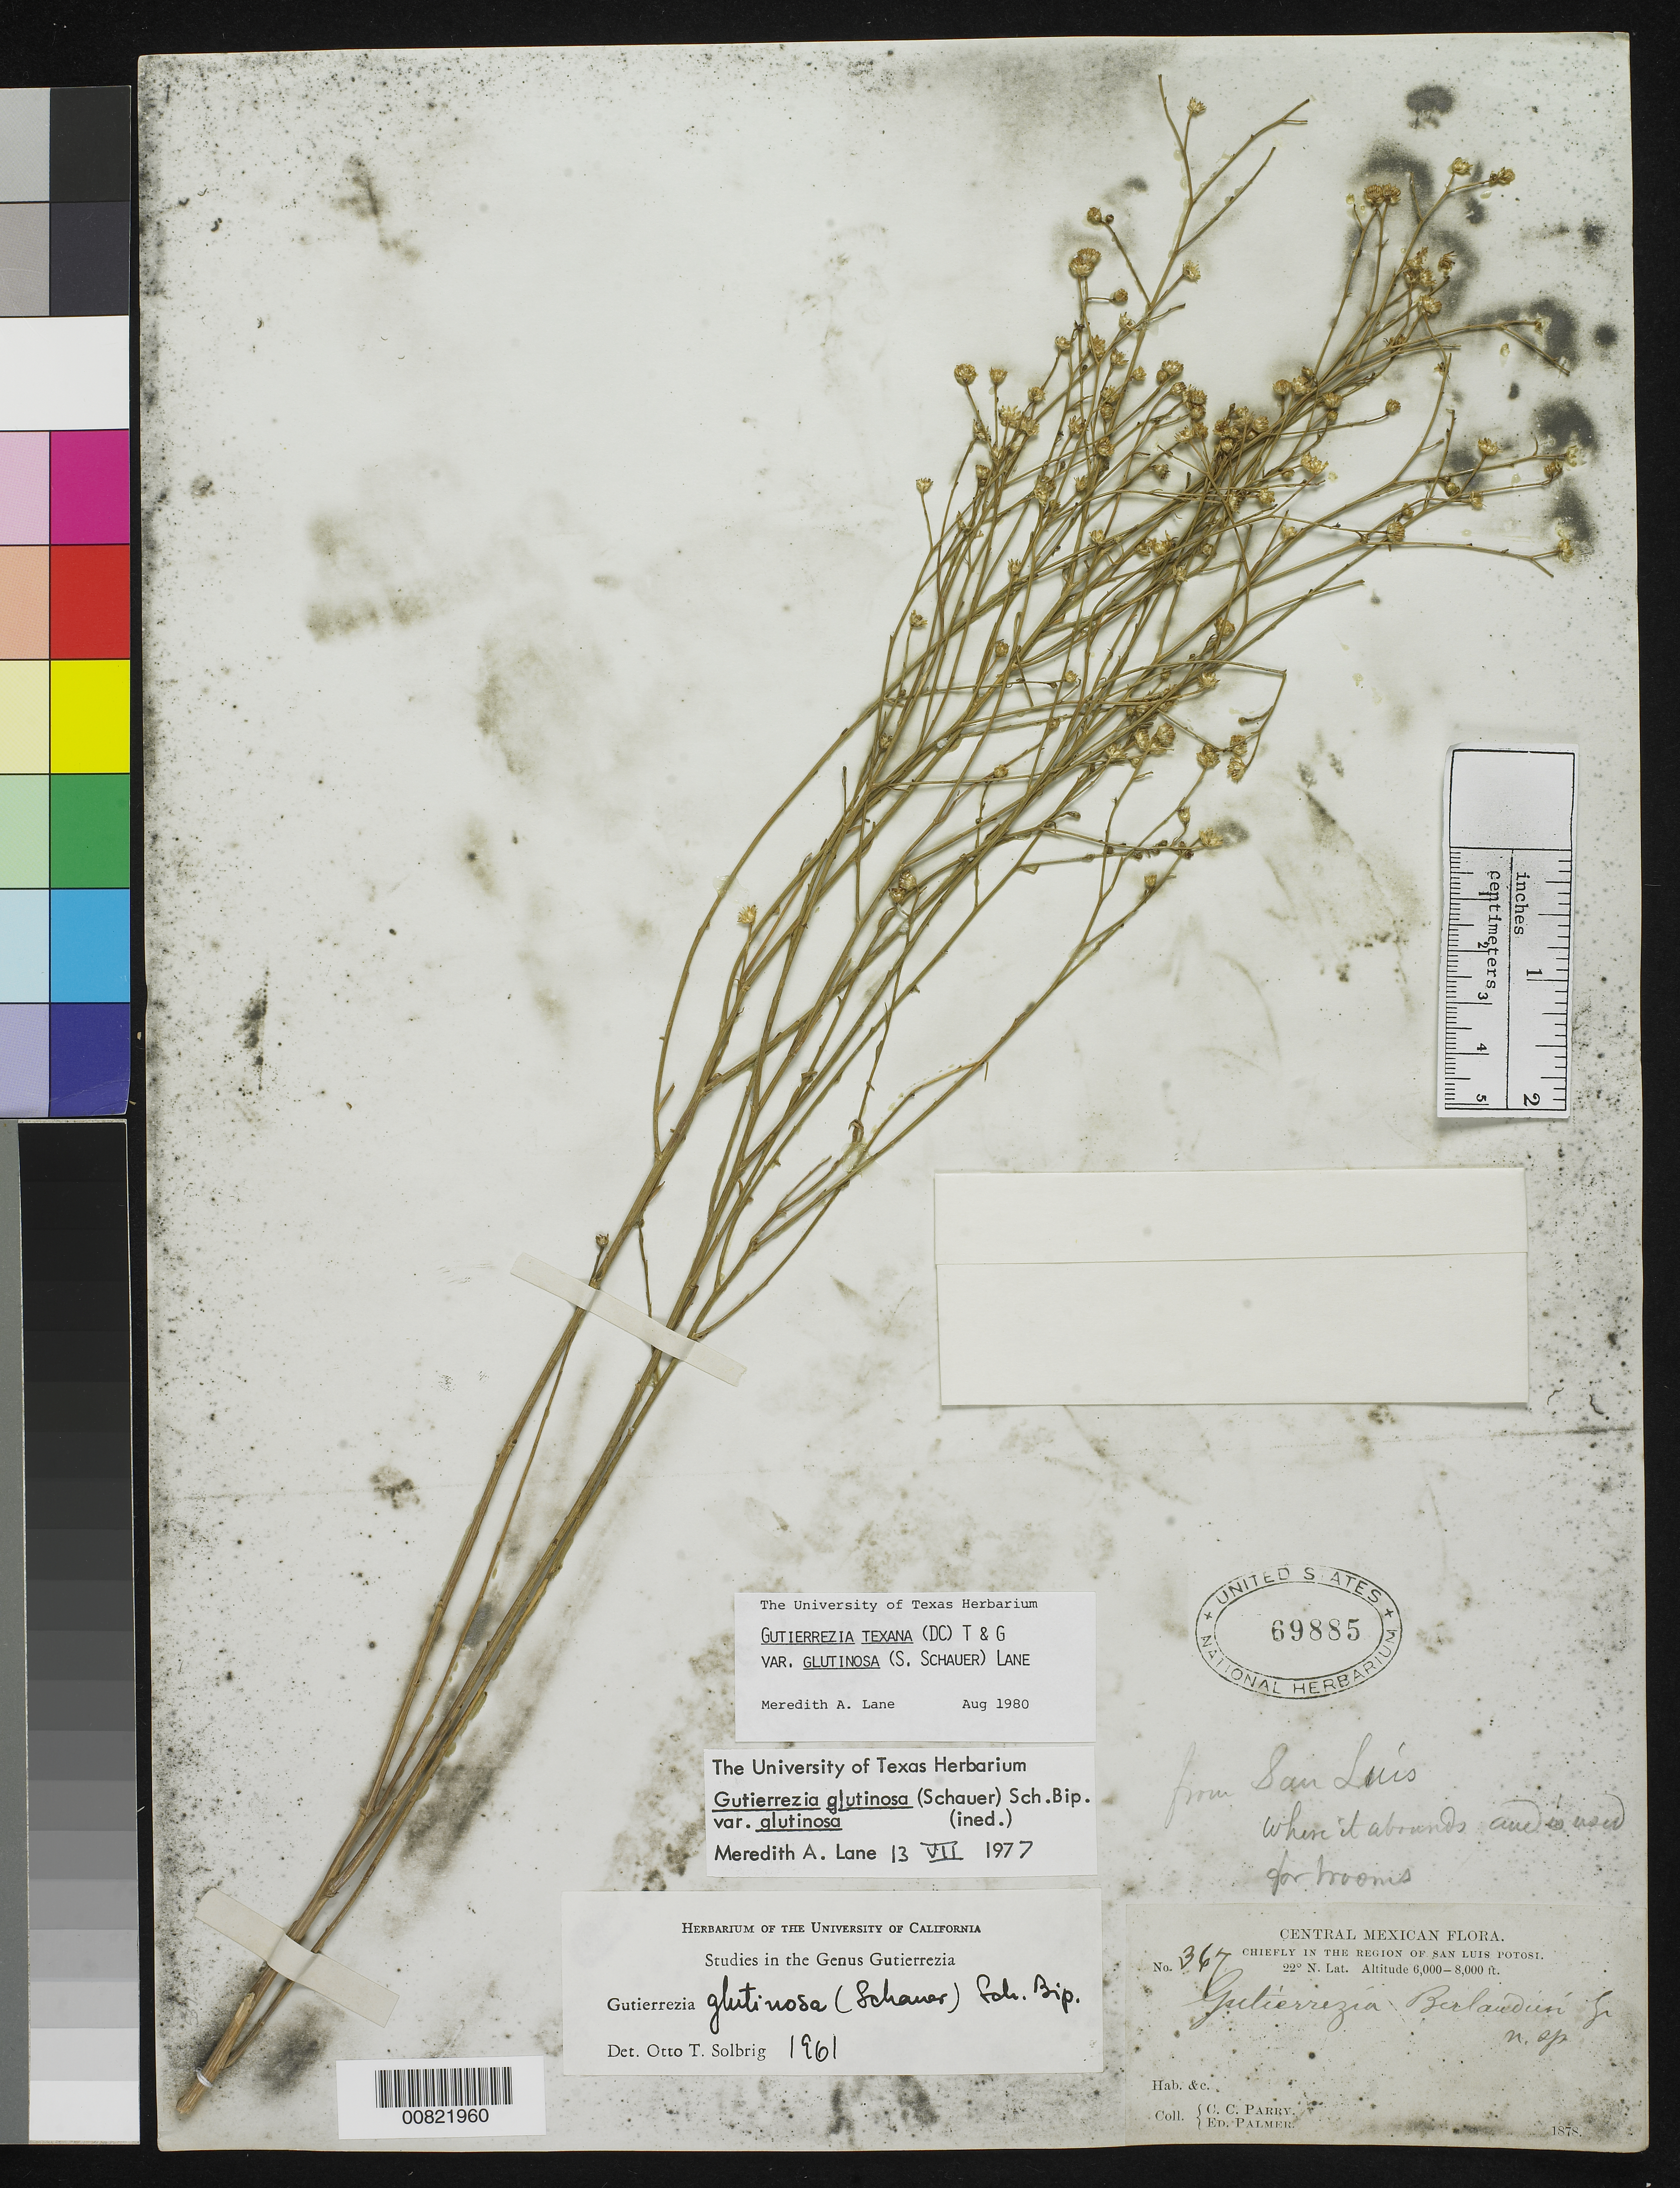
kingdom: Plantae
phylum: Tracheophyta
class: Magnoliopsida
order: Asterales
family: Asteraceae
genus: Gutierrezia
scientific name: Gutierrezia texana var. glutinosa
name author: (S. Schauer) M.A. Lane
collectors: C. C. Parry & E. Palmer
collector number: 367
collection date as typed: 1878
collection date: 1878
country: Mexico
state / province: San Luis Potosí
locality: Chiefly in the region of San Luis Potosí.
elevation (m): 1829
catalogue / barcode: US 69885